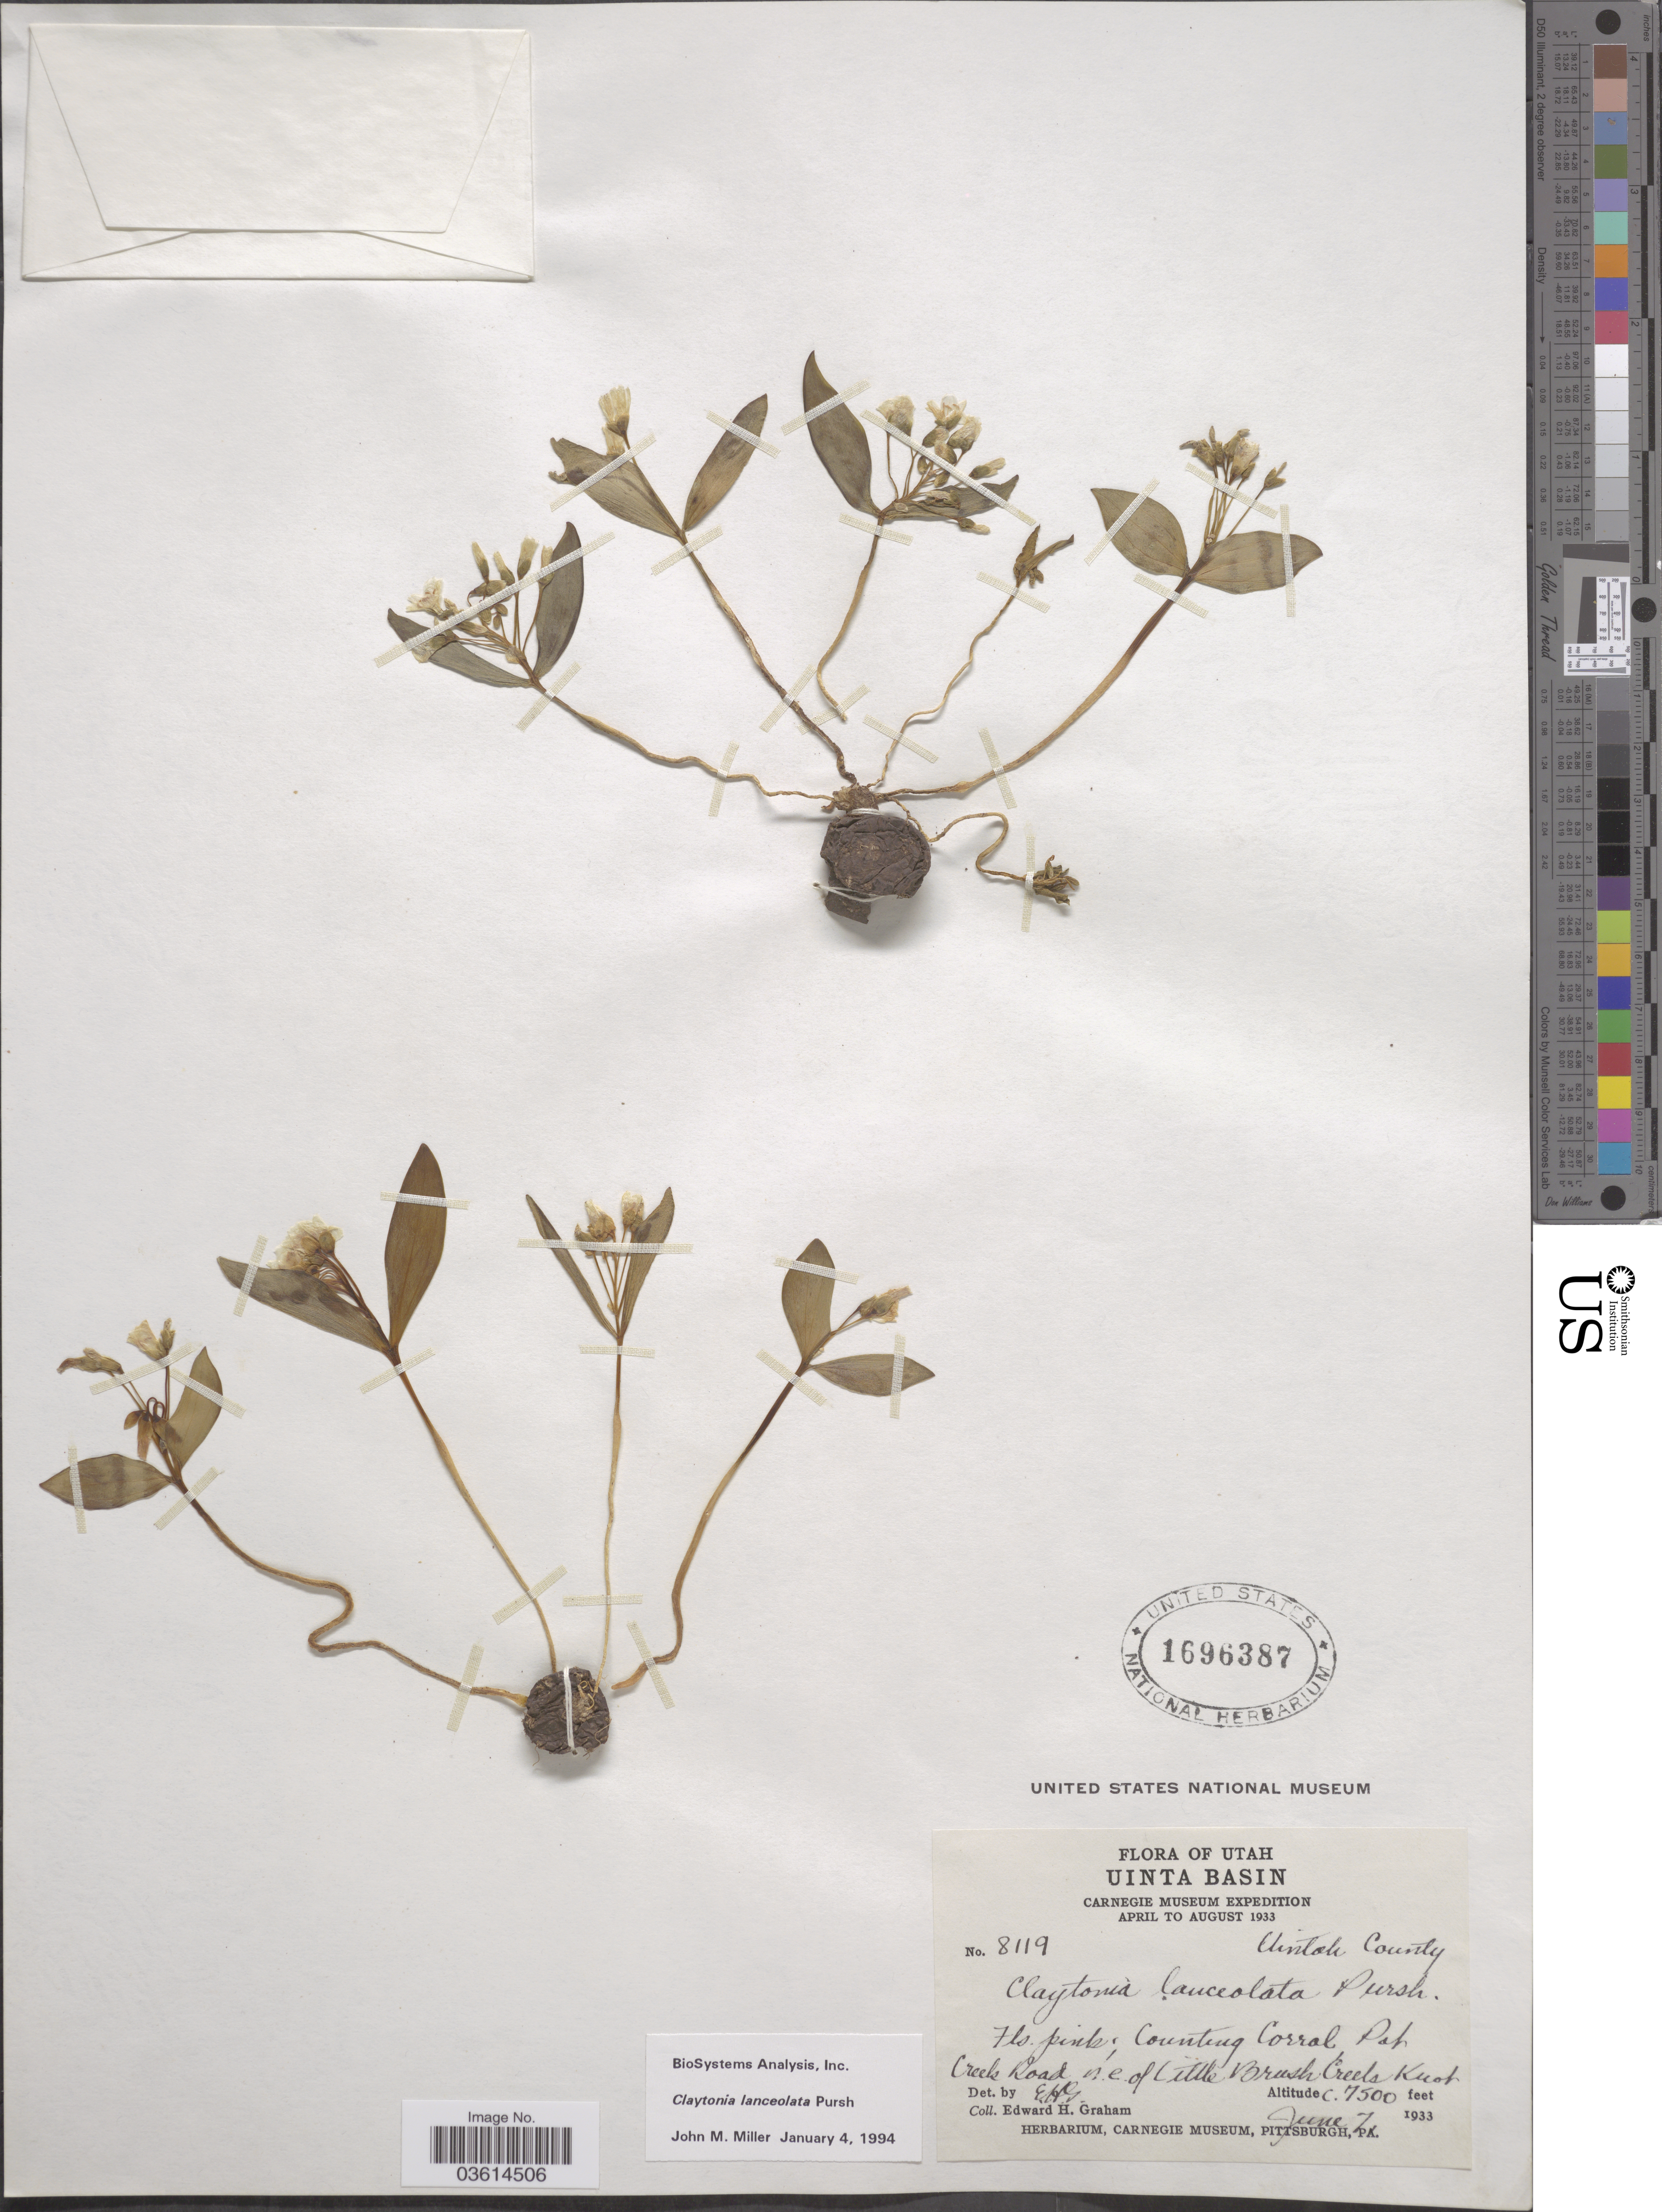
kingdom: Plantae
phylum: Tracheophyta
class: Magnoliopsida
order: Caryophyllales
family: Montiaceae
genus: Claytonia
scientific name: Claytonia lanceolata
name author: Pursh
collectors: E. H. Graham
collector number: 8119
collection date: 1933-06-07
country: United States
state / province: Utah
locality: Uinta Basin. Counting Corral Pot Creek Road N.E. of Little Brush Creek Knob.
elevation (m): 2286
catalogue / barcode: US 1696387